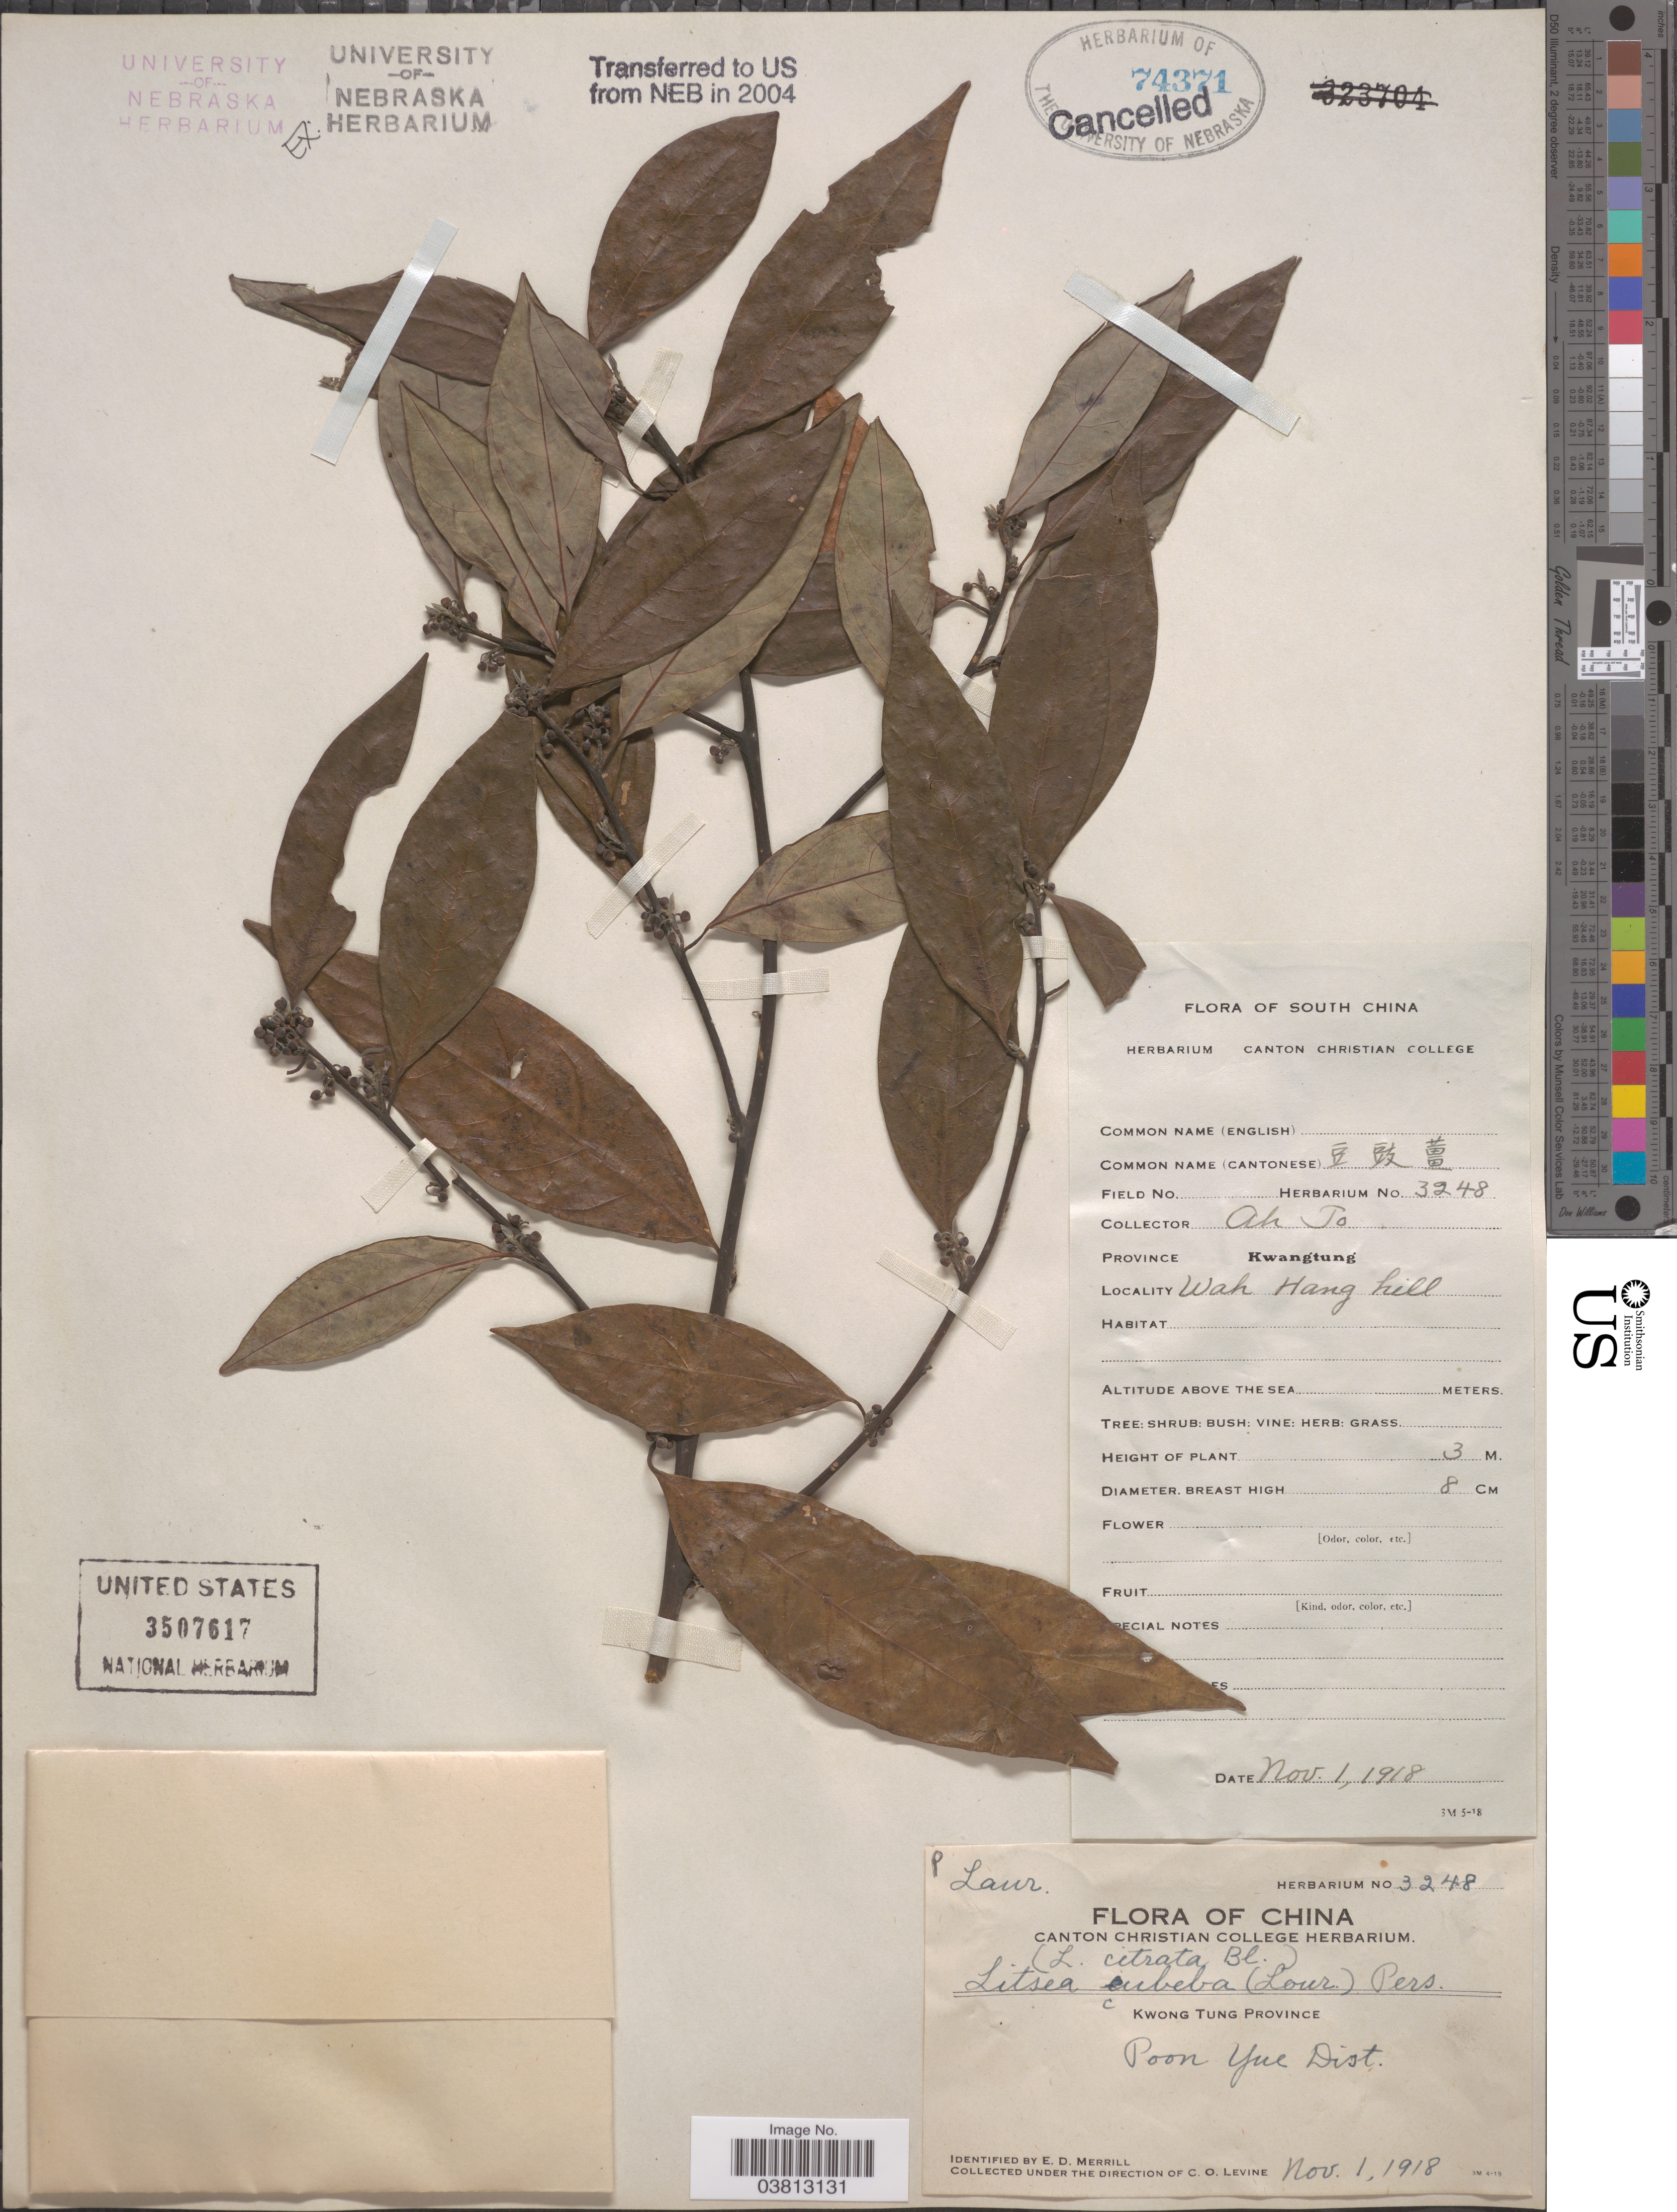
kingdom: Plantae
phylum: Tracheophyta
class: Magnoliopsida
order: Laurales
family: Lauraceae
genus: Litsea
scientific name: Litsea cubeba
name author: (Lour.) Pers.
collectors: A. Jo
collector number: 3248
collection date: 1918-11-01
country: China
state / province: Guangdong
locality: South China. Kwangtung. Wah Hang hill. Kwong Tung Province. Poon Yue Dist.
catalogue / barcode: US 3507617